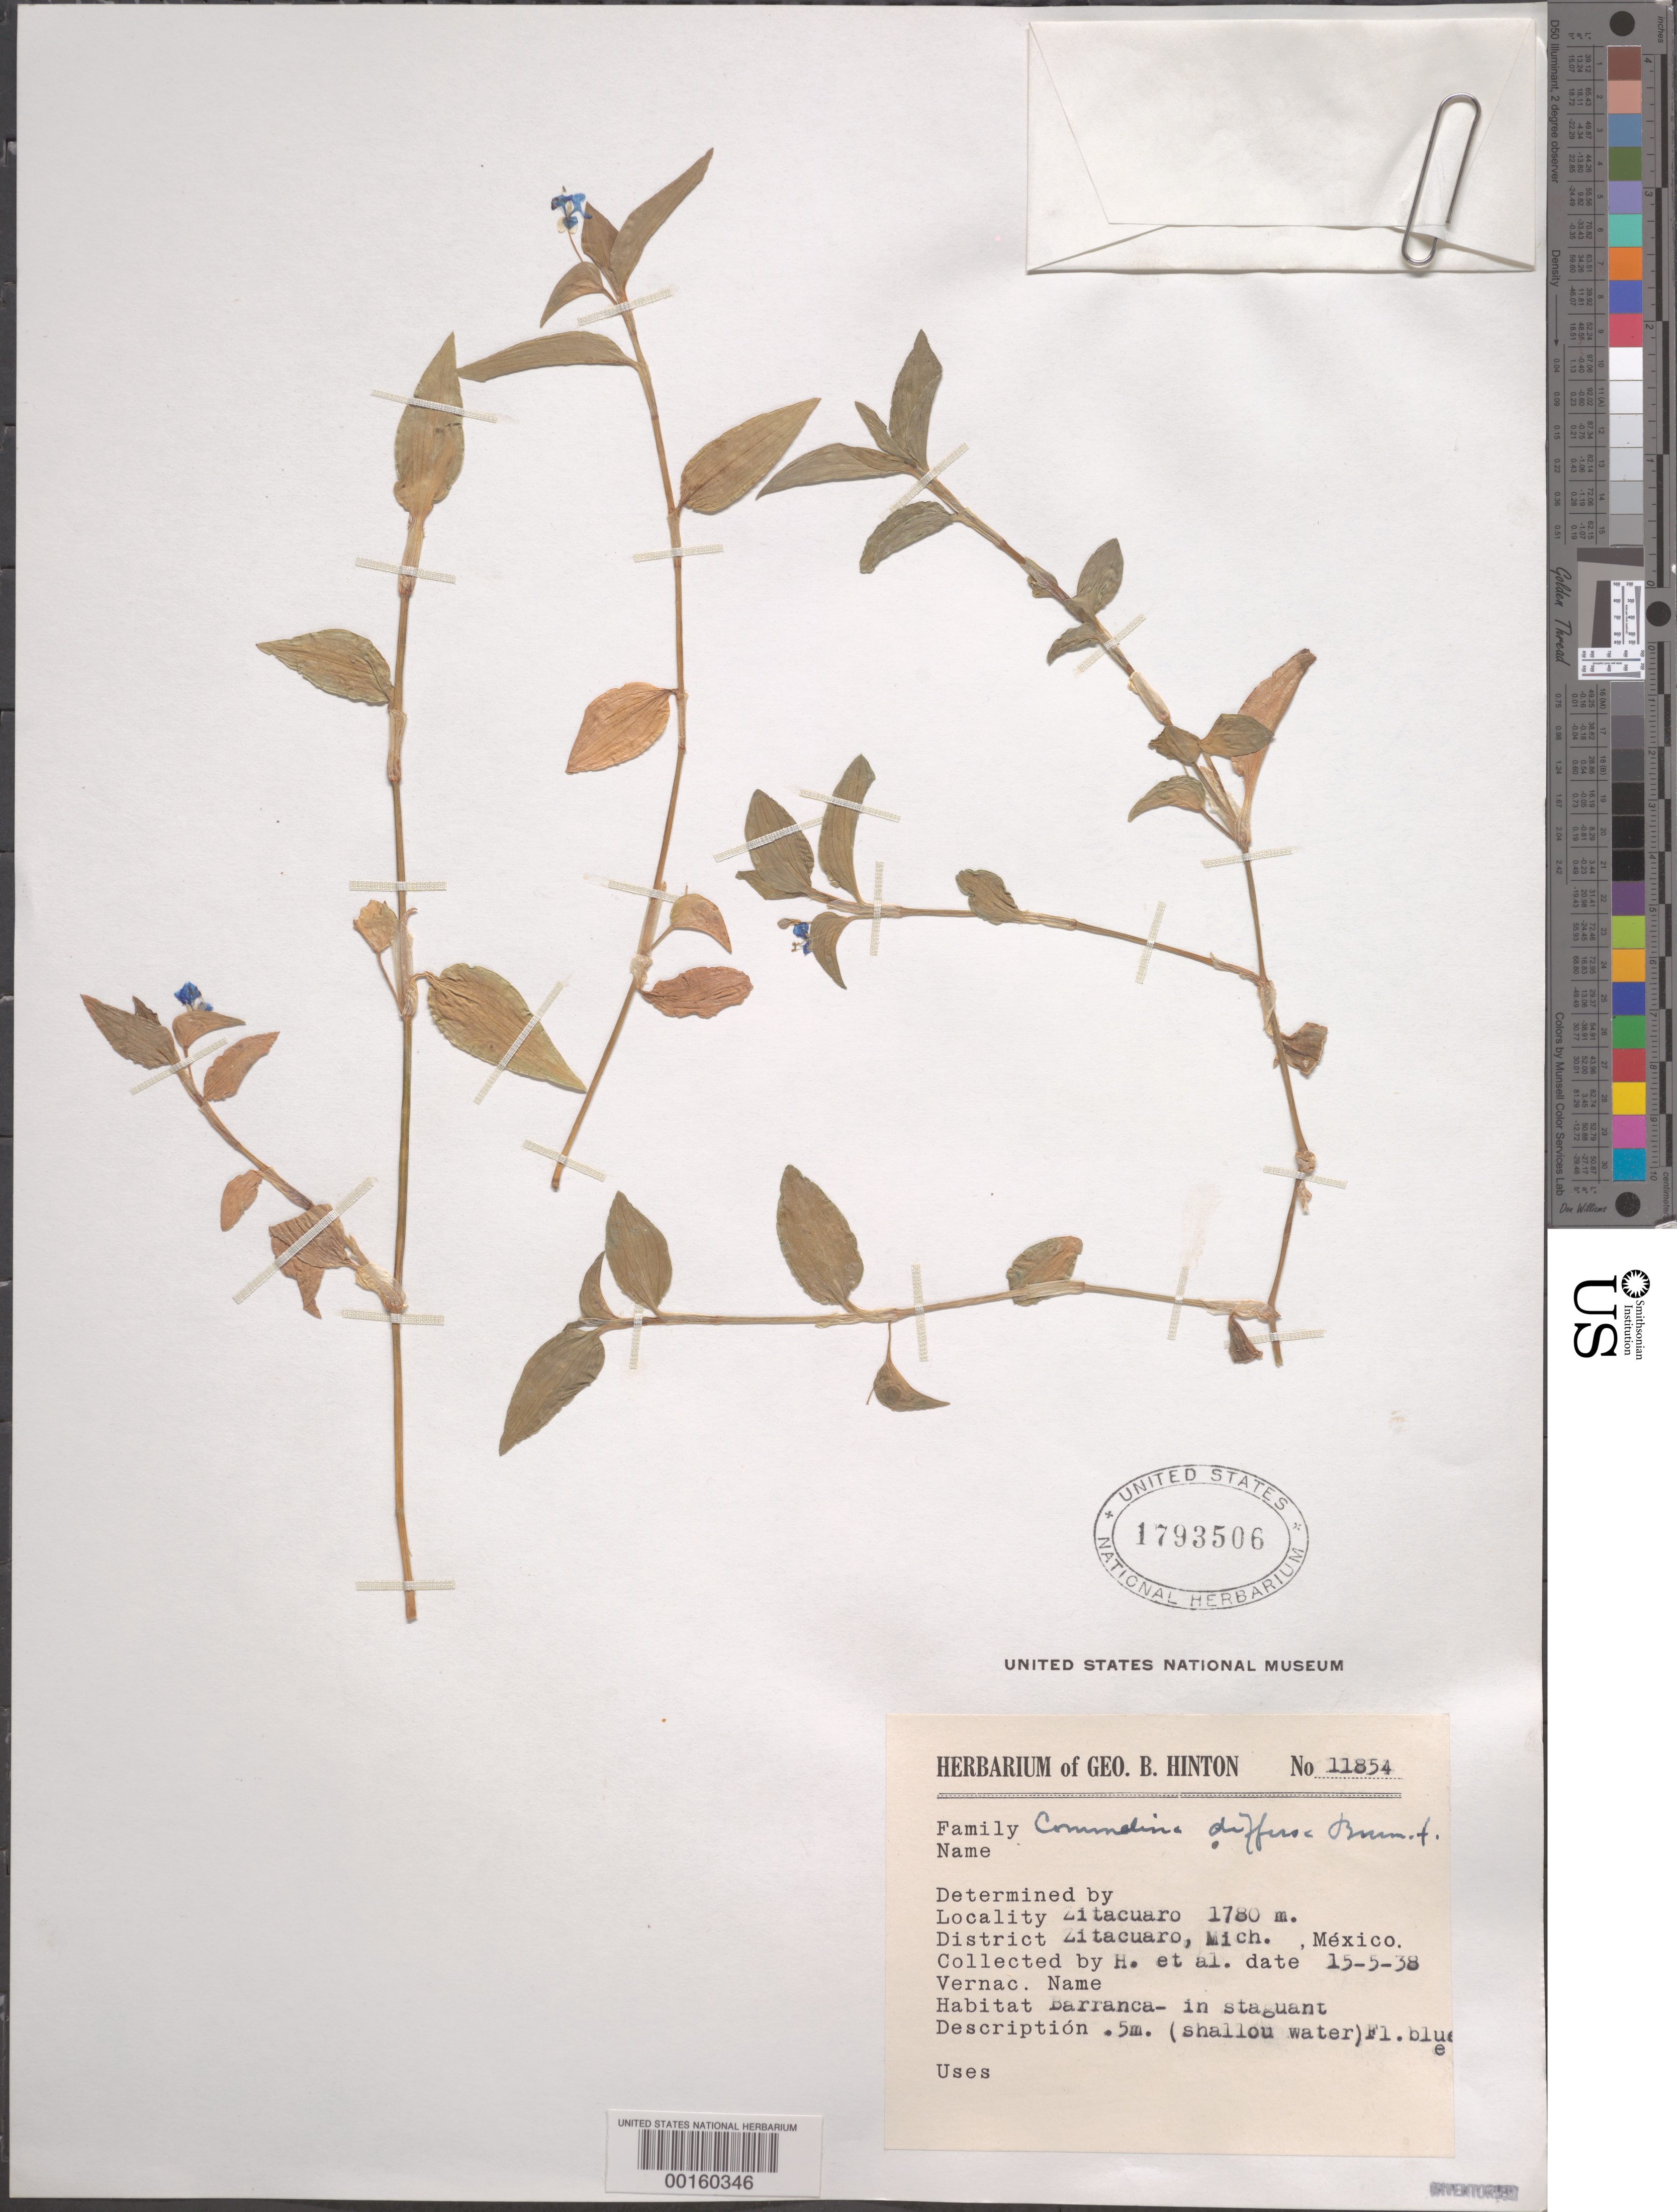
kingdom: Plantae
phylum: Tracheophyta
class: Liliopsida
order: Commelinales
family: Commelinaceae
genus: Commelina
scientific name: Commelina diffusa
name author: Burm. f.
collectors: G. B. Hinton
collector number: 11854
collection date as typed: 15 May 1938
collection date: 1938-05-15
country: Mexico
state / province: Michoacán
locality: Zitacuaro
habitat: Barranca; in stagnant shallow water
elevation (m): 1780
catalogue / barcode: US 1793506